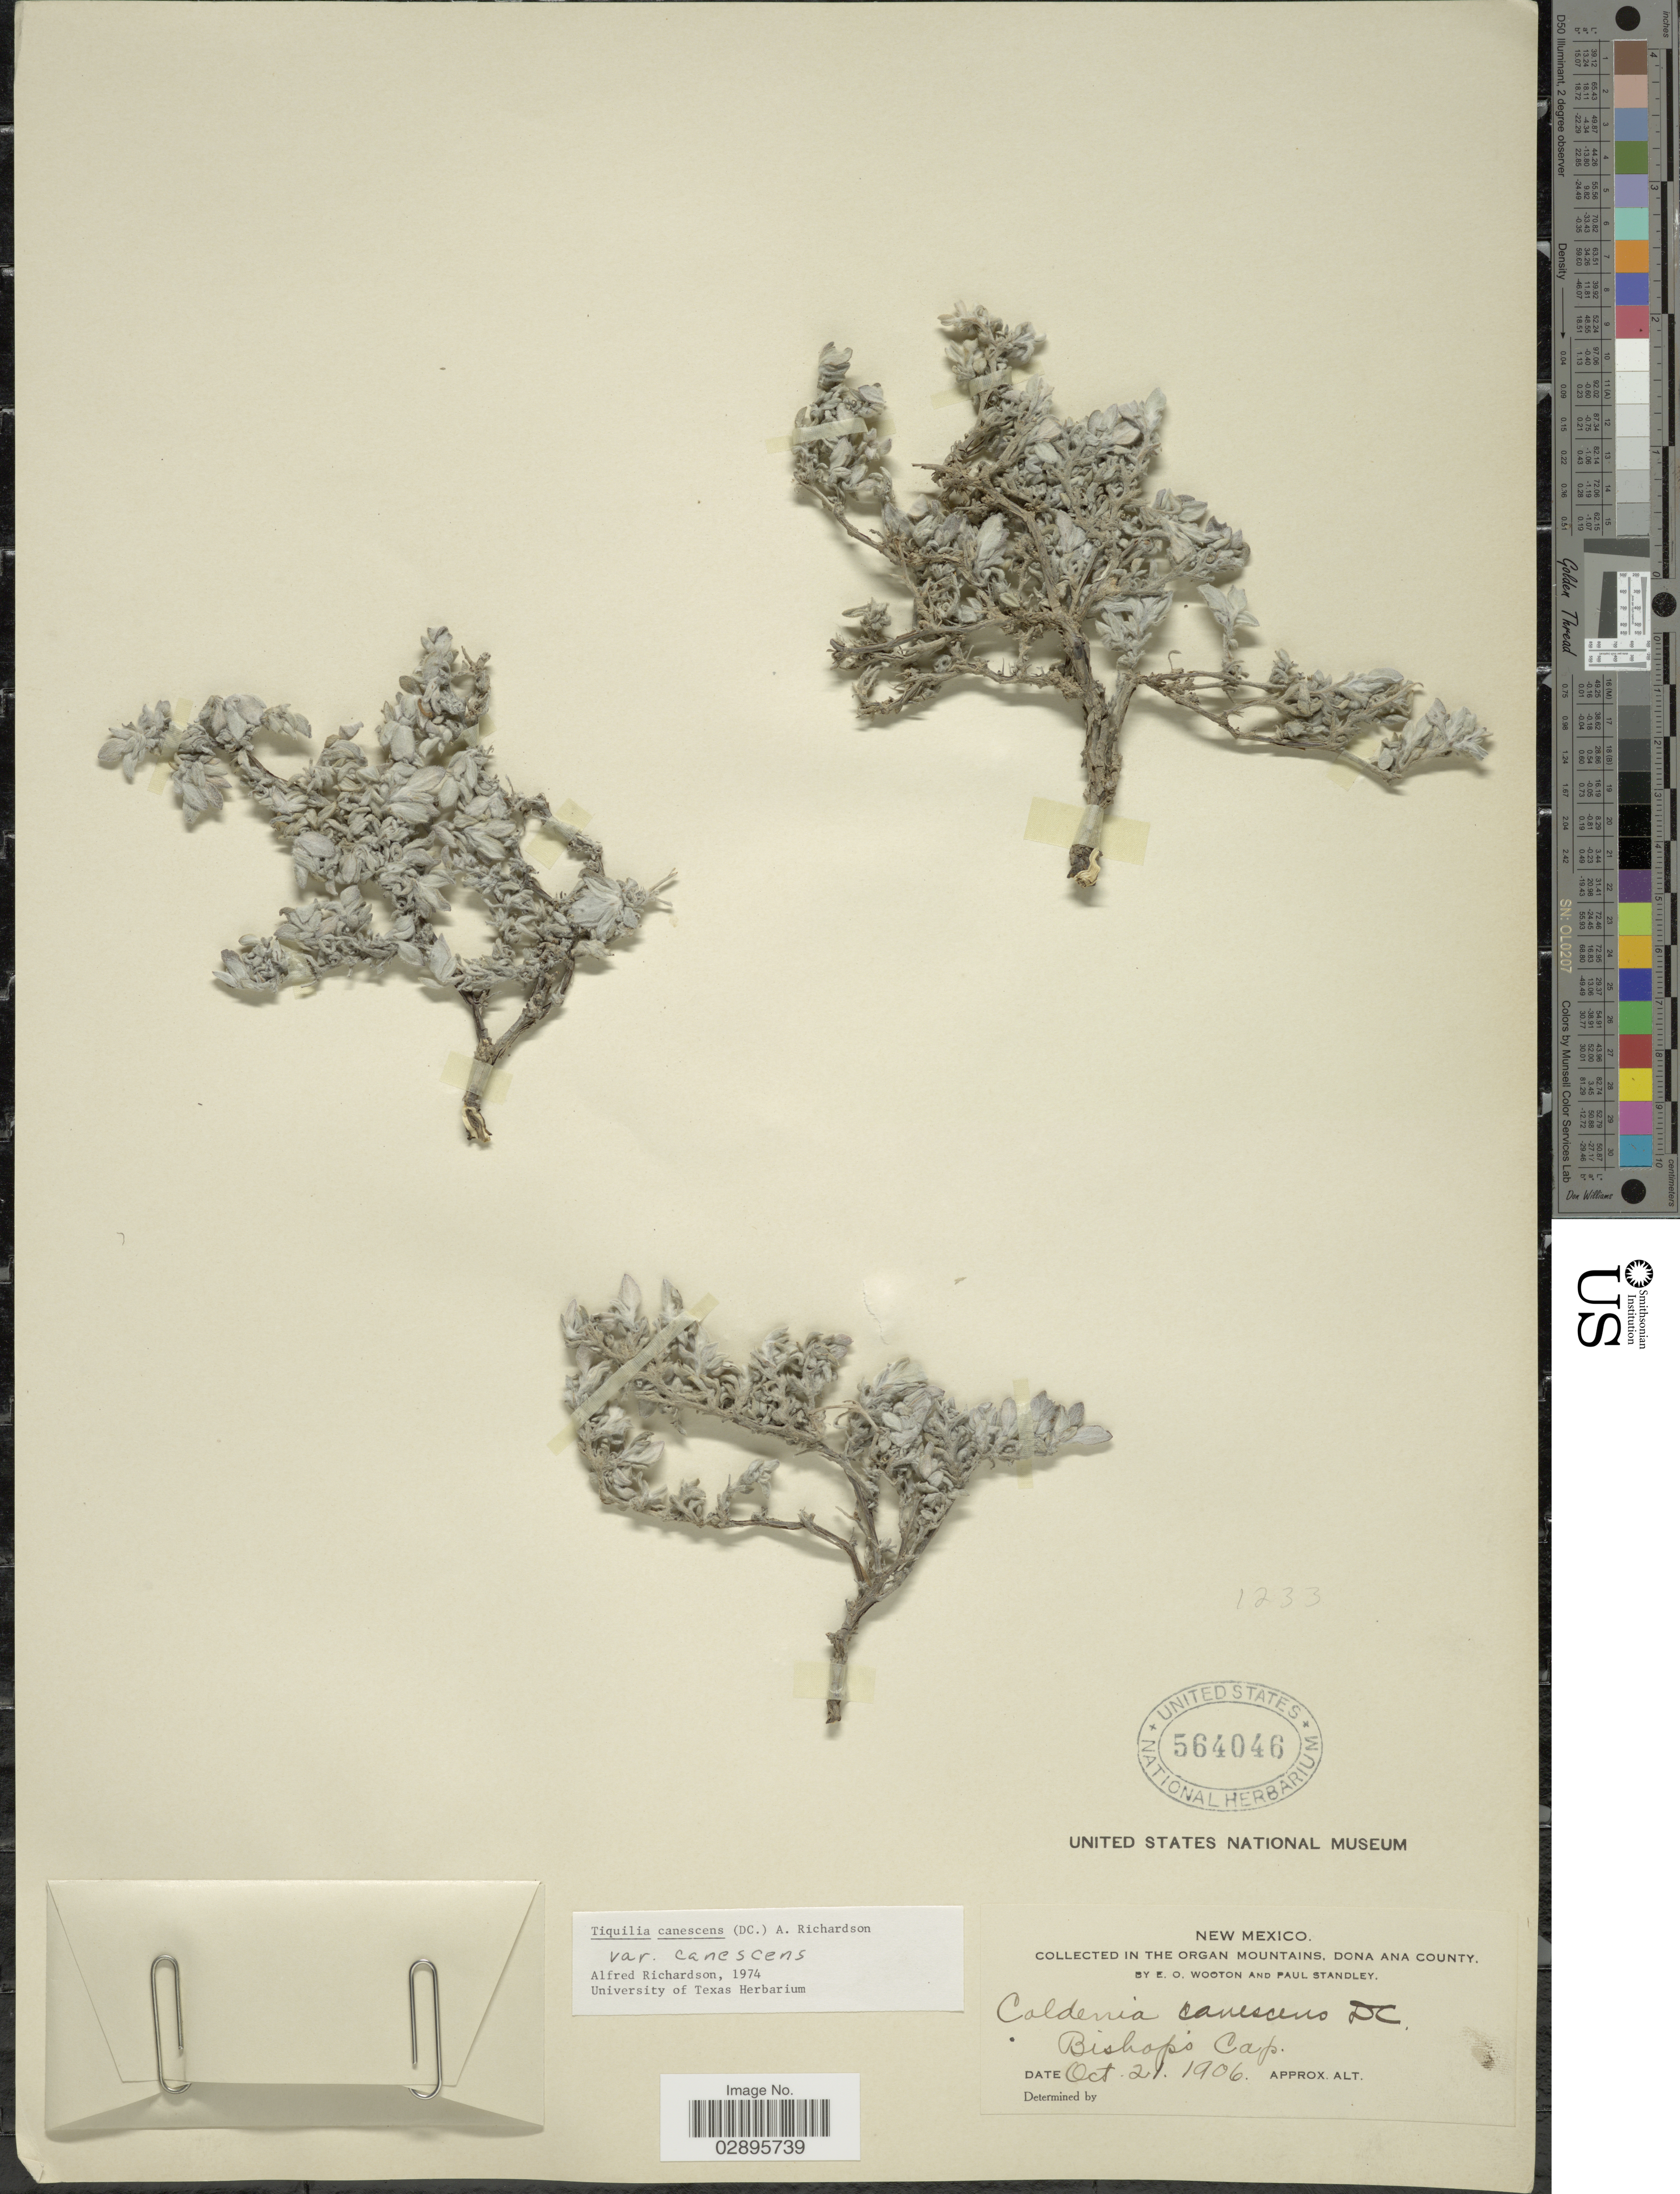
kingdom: Plantae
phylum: Tracheophyta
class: Magnoliopsida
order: Boraginales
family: Ehretiaceae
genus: Tiquilia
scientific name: Tiquilia canescens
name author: (A. DC.) A.T. Richardson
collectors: E. O. Wooton & P. C. Standley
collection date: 1906-10-21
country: United States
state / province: New Mexico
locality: In the Organ Mountains, Dona Ana County. Bishopo Cap.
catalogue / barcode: US 564046